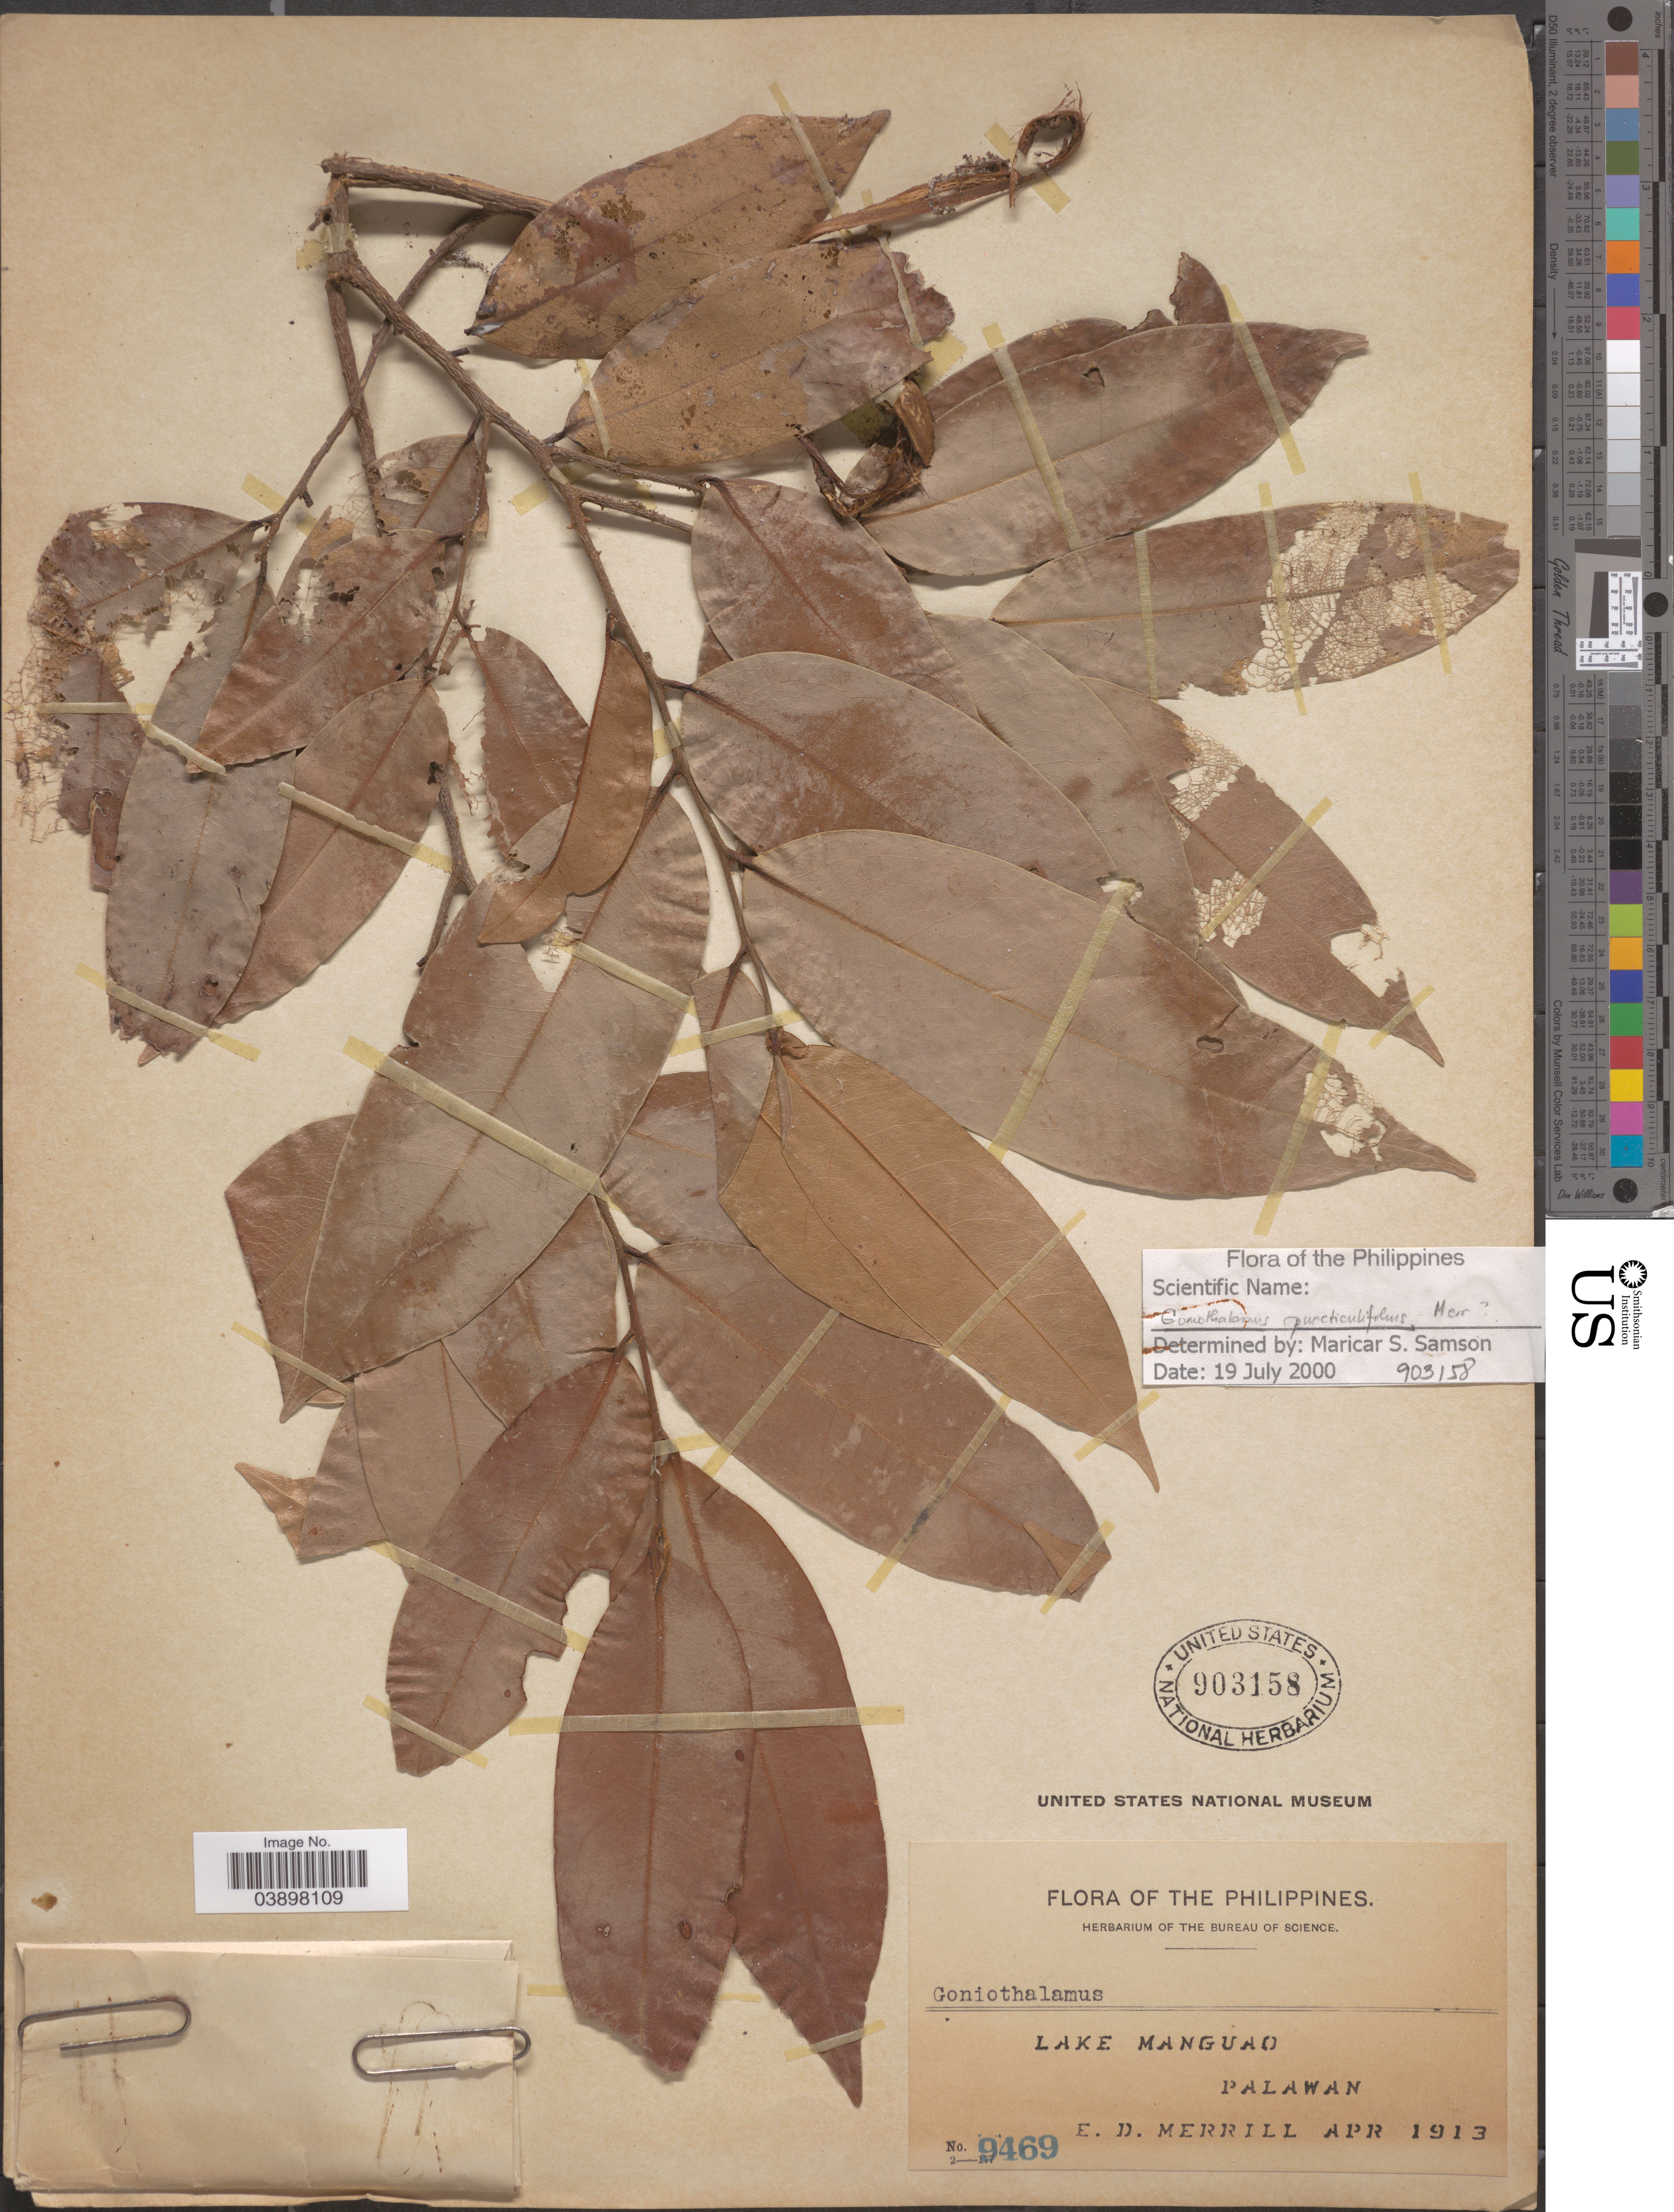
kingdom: Plantae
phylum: Tracheophyta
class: Magnoliopsida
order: Magnoliales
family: Annonaceae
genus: Goniothalamus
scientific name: Goniothalamus puncticulifolius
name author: Merr.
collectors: E. D. Merrill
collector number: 9469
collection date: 1913-04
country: Philippines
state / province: Mimaropa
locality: Lake Manguao, Palawan.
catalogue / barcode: US 903158